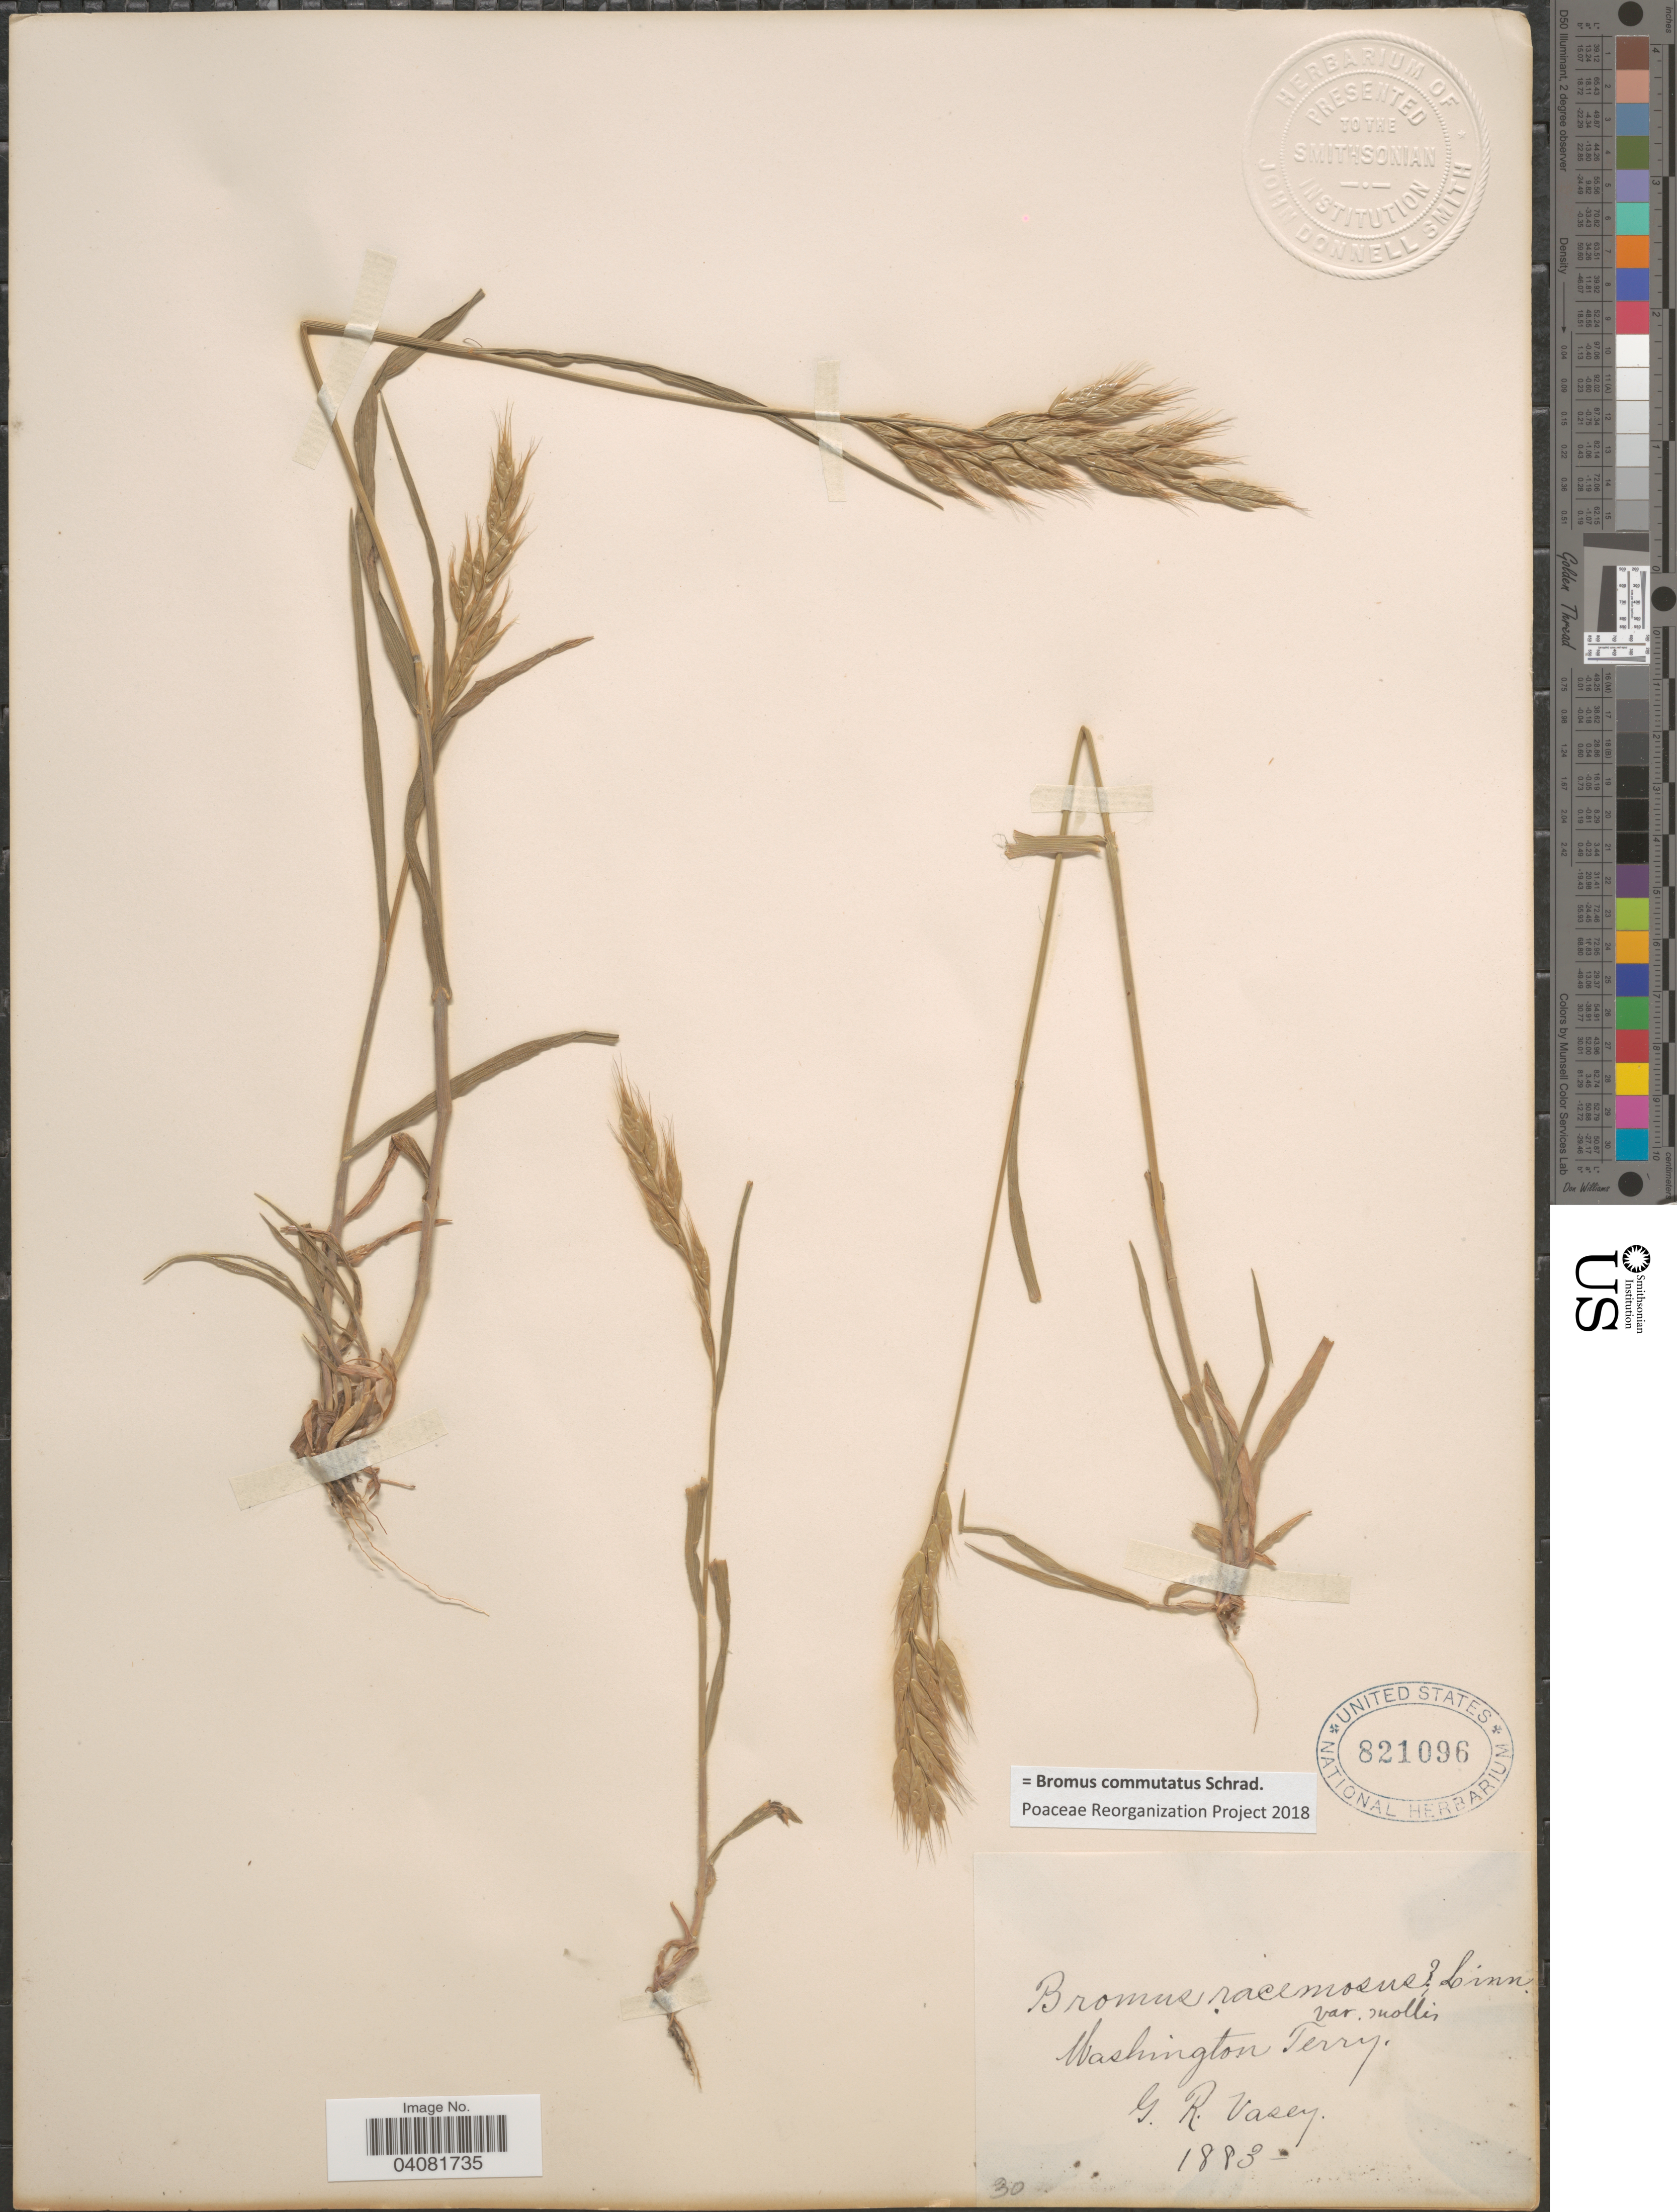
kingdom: Plantae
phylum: Tracheophyta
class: Liliopsida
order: Poales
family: Poaceae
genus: Bromus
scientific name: Bromus commutatus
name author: Schrad.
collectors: G. R. Vasey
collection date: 1883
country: United States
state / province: Washington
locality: Washington Terry.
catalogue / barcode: US 821096